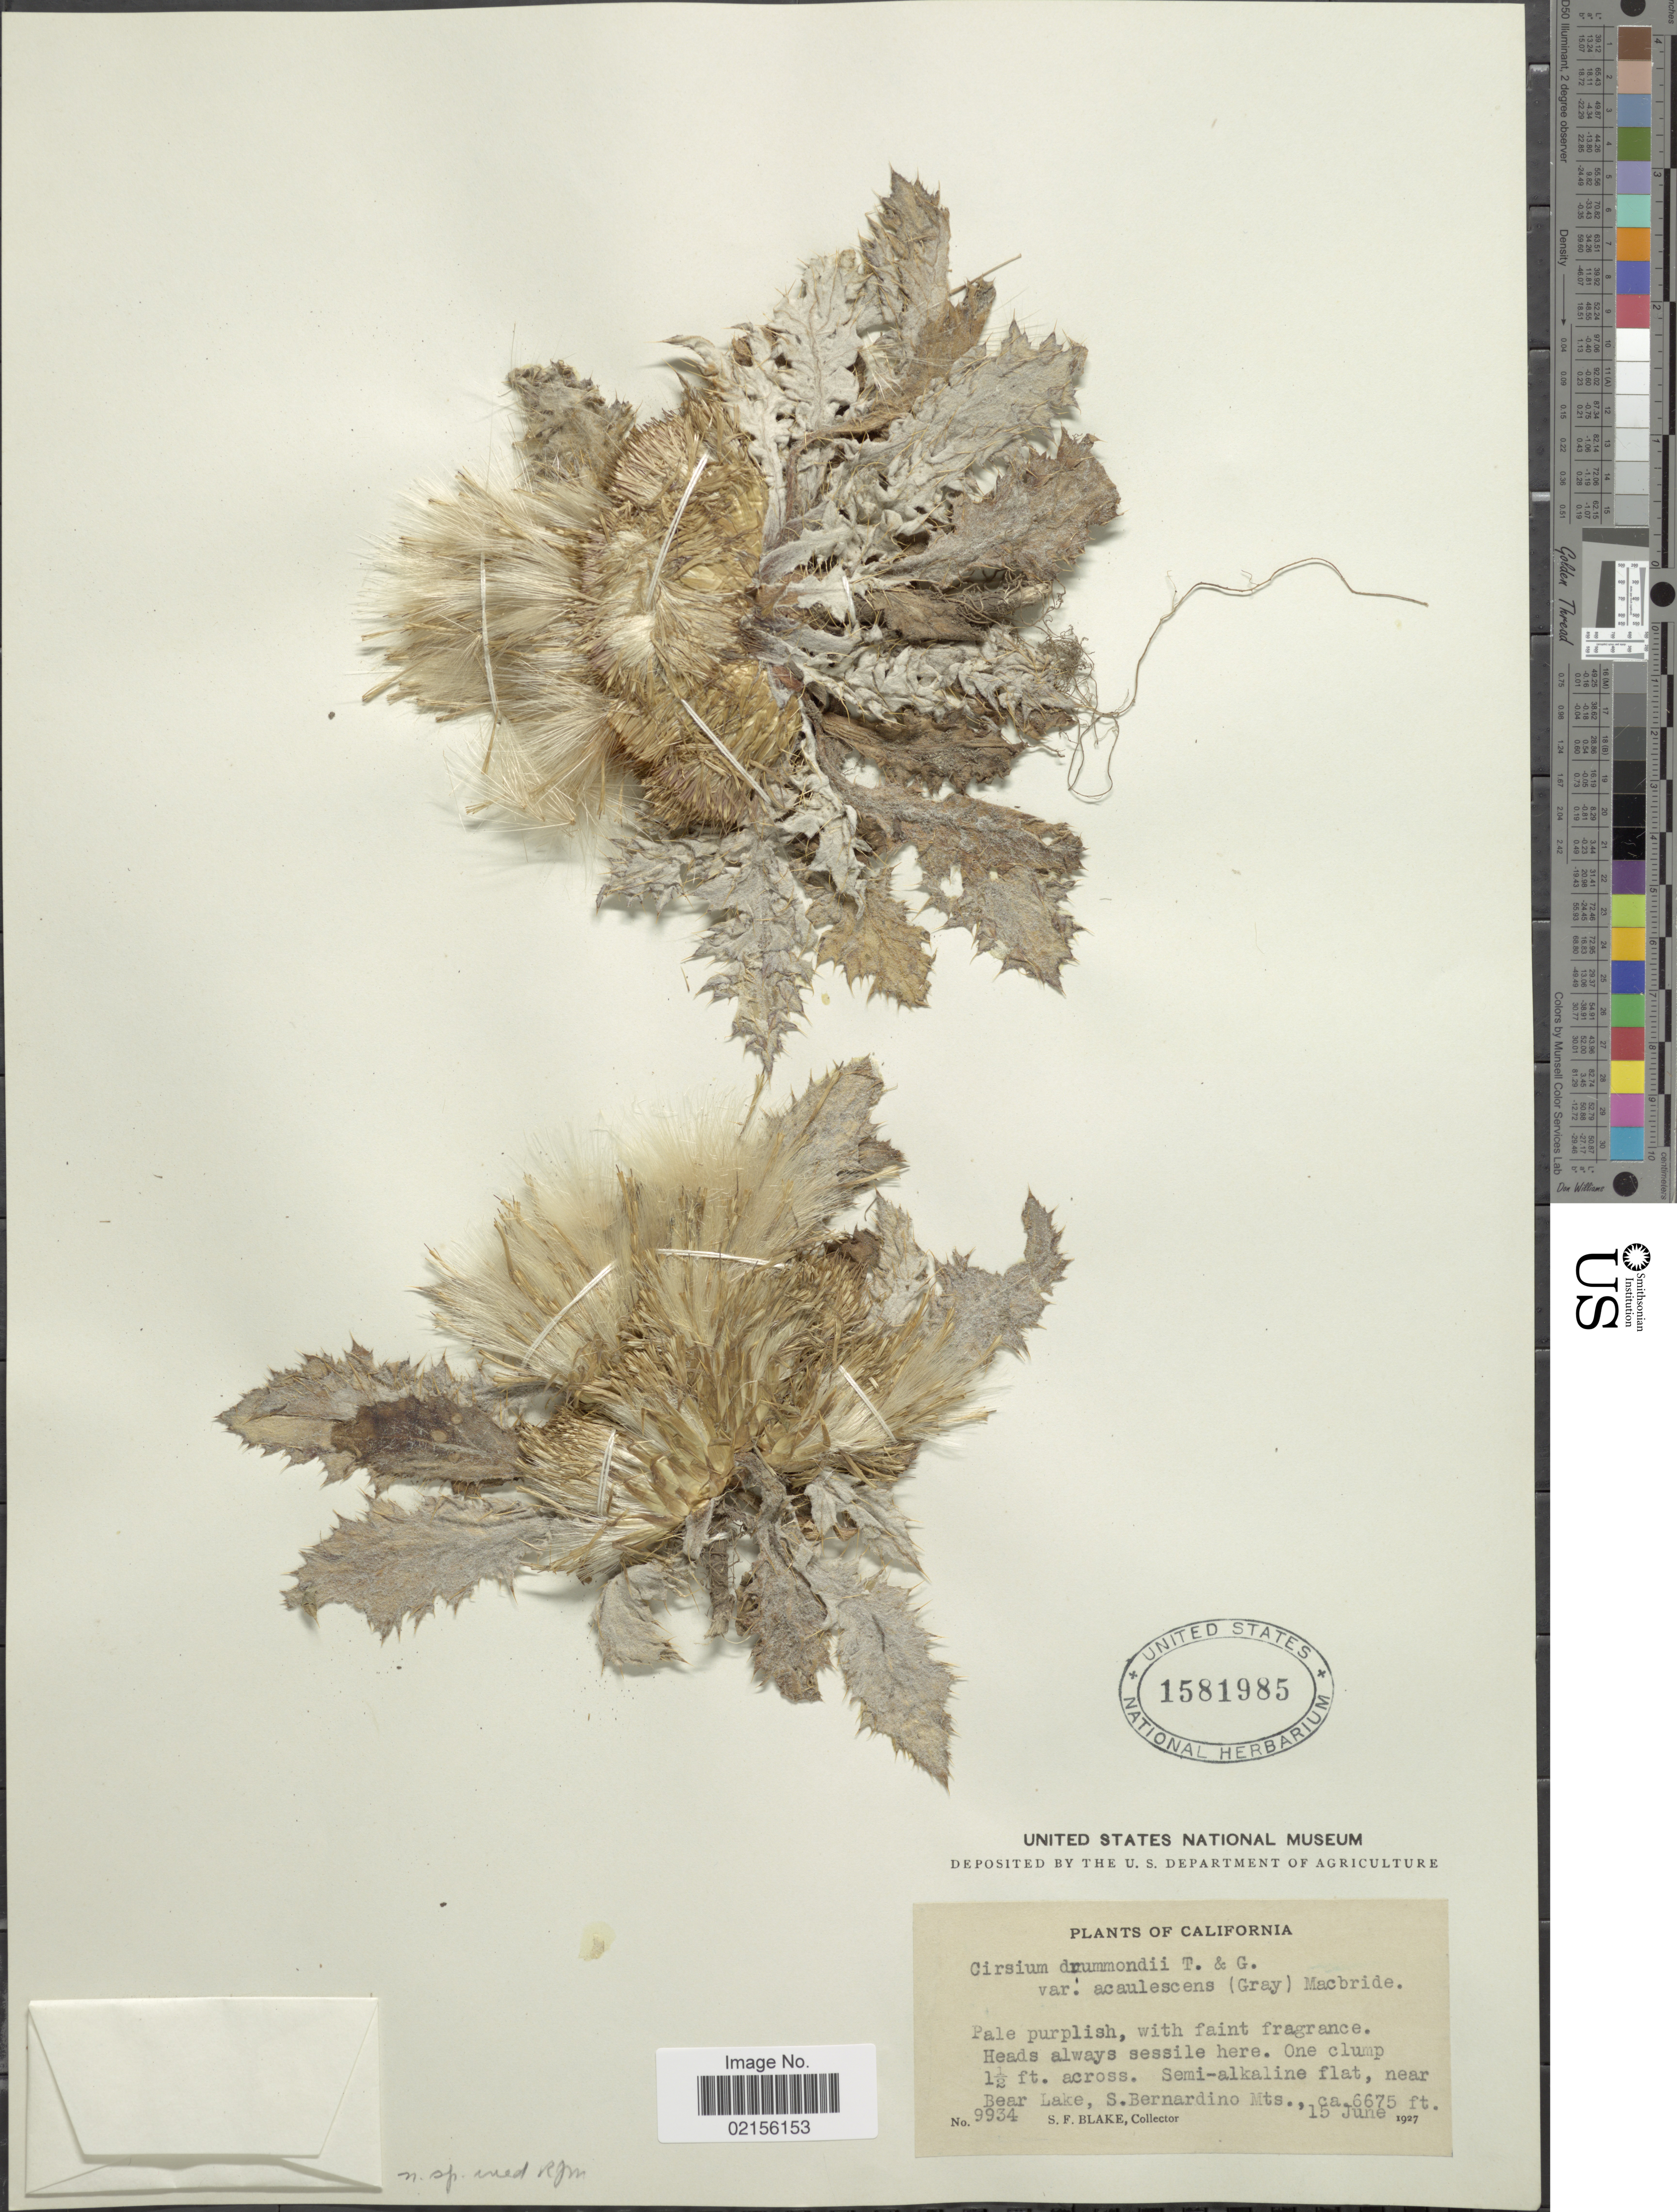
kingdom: Plantae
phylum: Tracheophyta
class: Magnoliopsida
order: Asterales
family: Asteraceae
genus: Cirsium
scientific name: Cirsium scariosum var. americanum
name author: (A. Gray) D.J. Keil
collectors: S. Blake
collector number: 9934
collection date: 1927-06-15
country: United States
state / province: California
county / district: San Bernardino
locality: Semi-alkaline flat, near Bear Lake, S. Bernardino Mts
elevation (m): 2035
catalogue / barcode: US 1581985